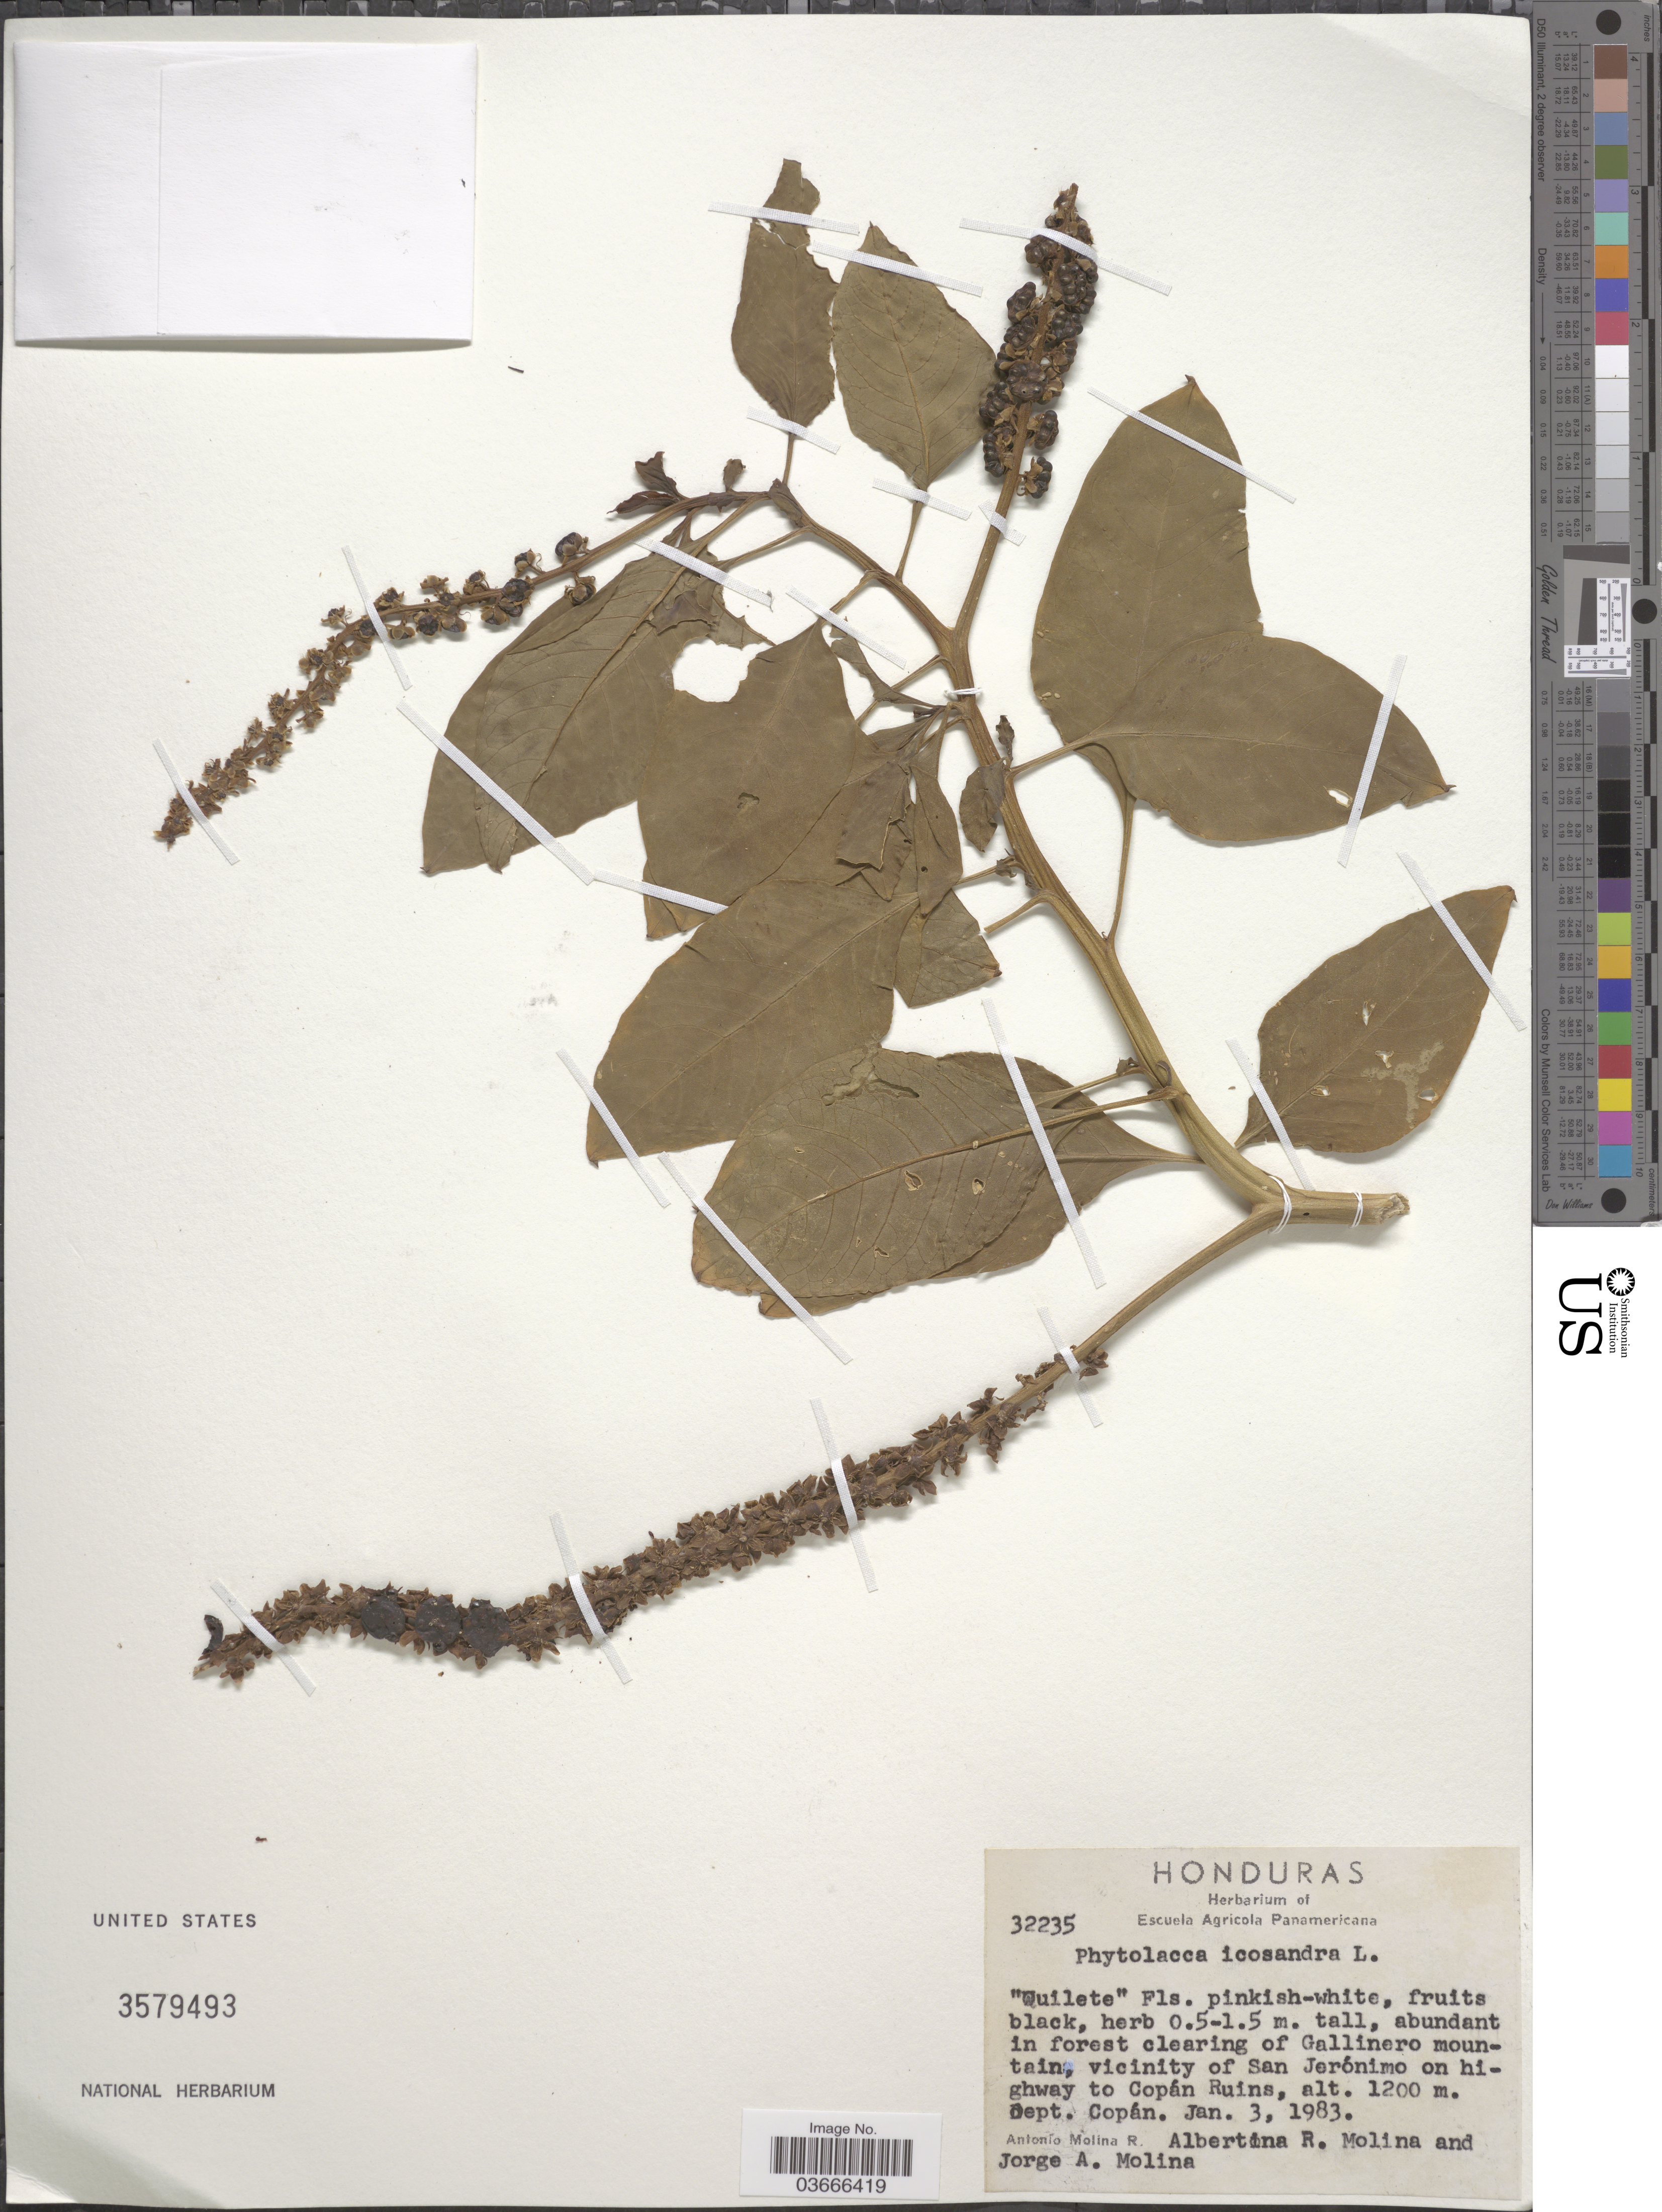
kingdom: Plantae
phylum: Tracheophyta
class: Magnoliopsida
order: Caryophyllales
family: Phytolaccaceae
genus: Phytolacca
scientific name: Phytolacca icosandra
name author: L.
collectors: A. Molina R., A. R. Molina & J. A. Molina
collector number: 32235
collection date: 1983-01-03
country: Honduras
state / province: Copán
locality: Abundant in forest clearing of Gallinero mountain, vicinity of San Jerónimo on highway to Copán Ruins, Dept. Copán.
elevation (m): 1200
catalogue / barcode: US 3579493